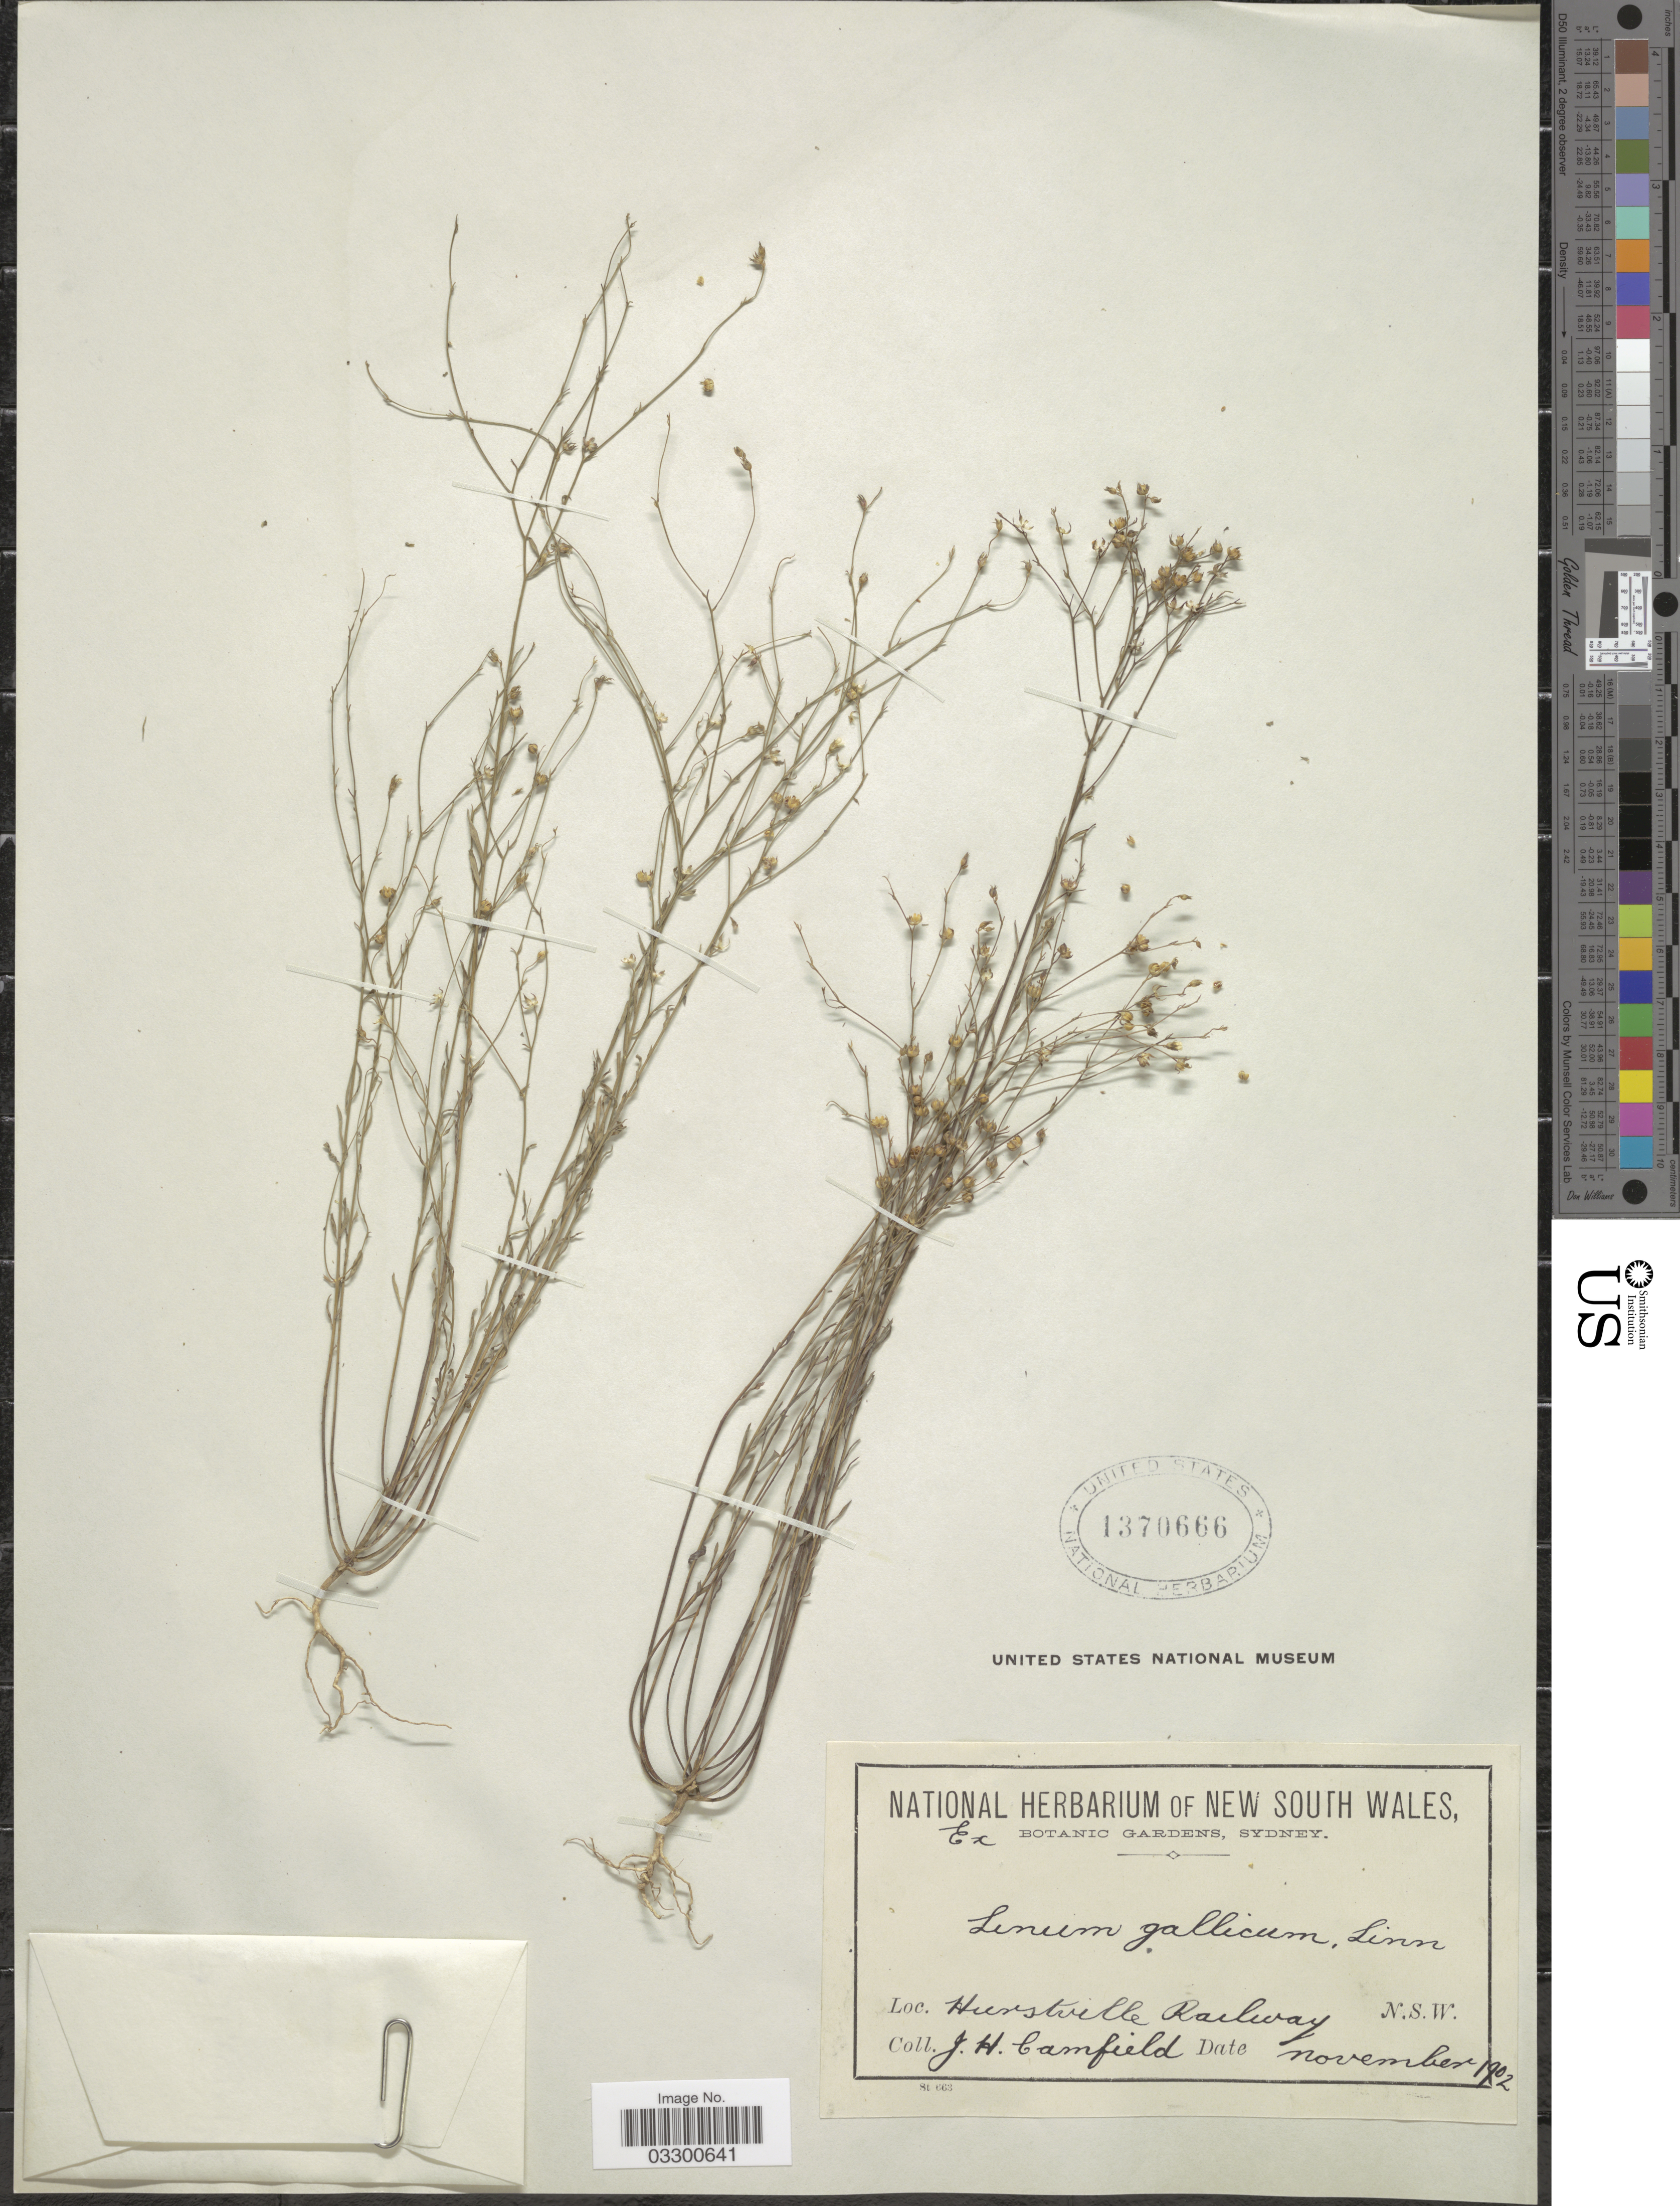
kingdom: Plantae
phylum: Tracheophyta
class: Magnoliopsida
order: Malpighiales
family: Linaceae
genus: Linum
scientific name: Linum gallicum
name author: L.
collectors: J. Camfield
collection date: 1902-11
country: Australia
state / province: New South Wales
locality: Hurstville Railway. N. S. W.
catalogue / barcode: US 1370666